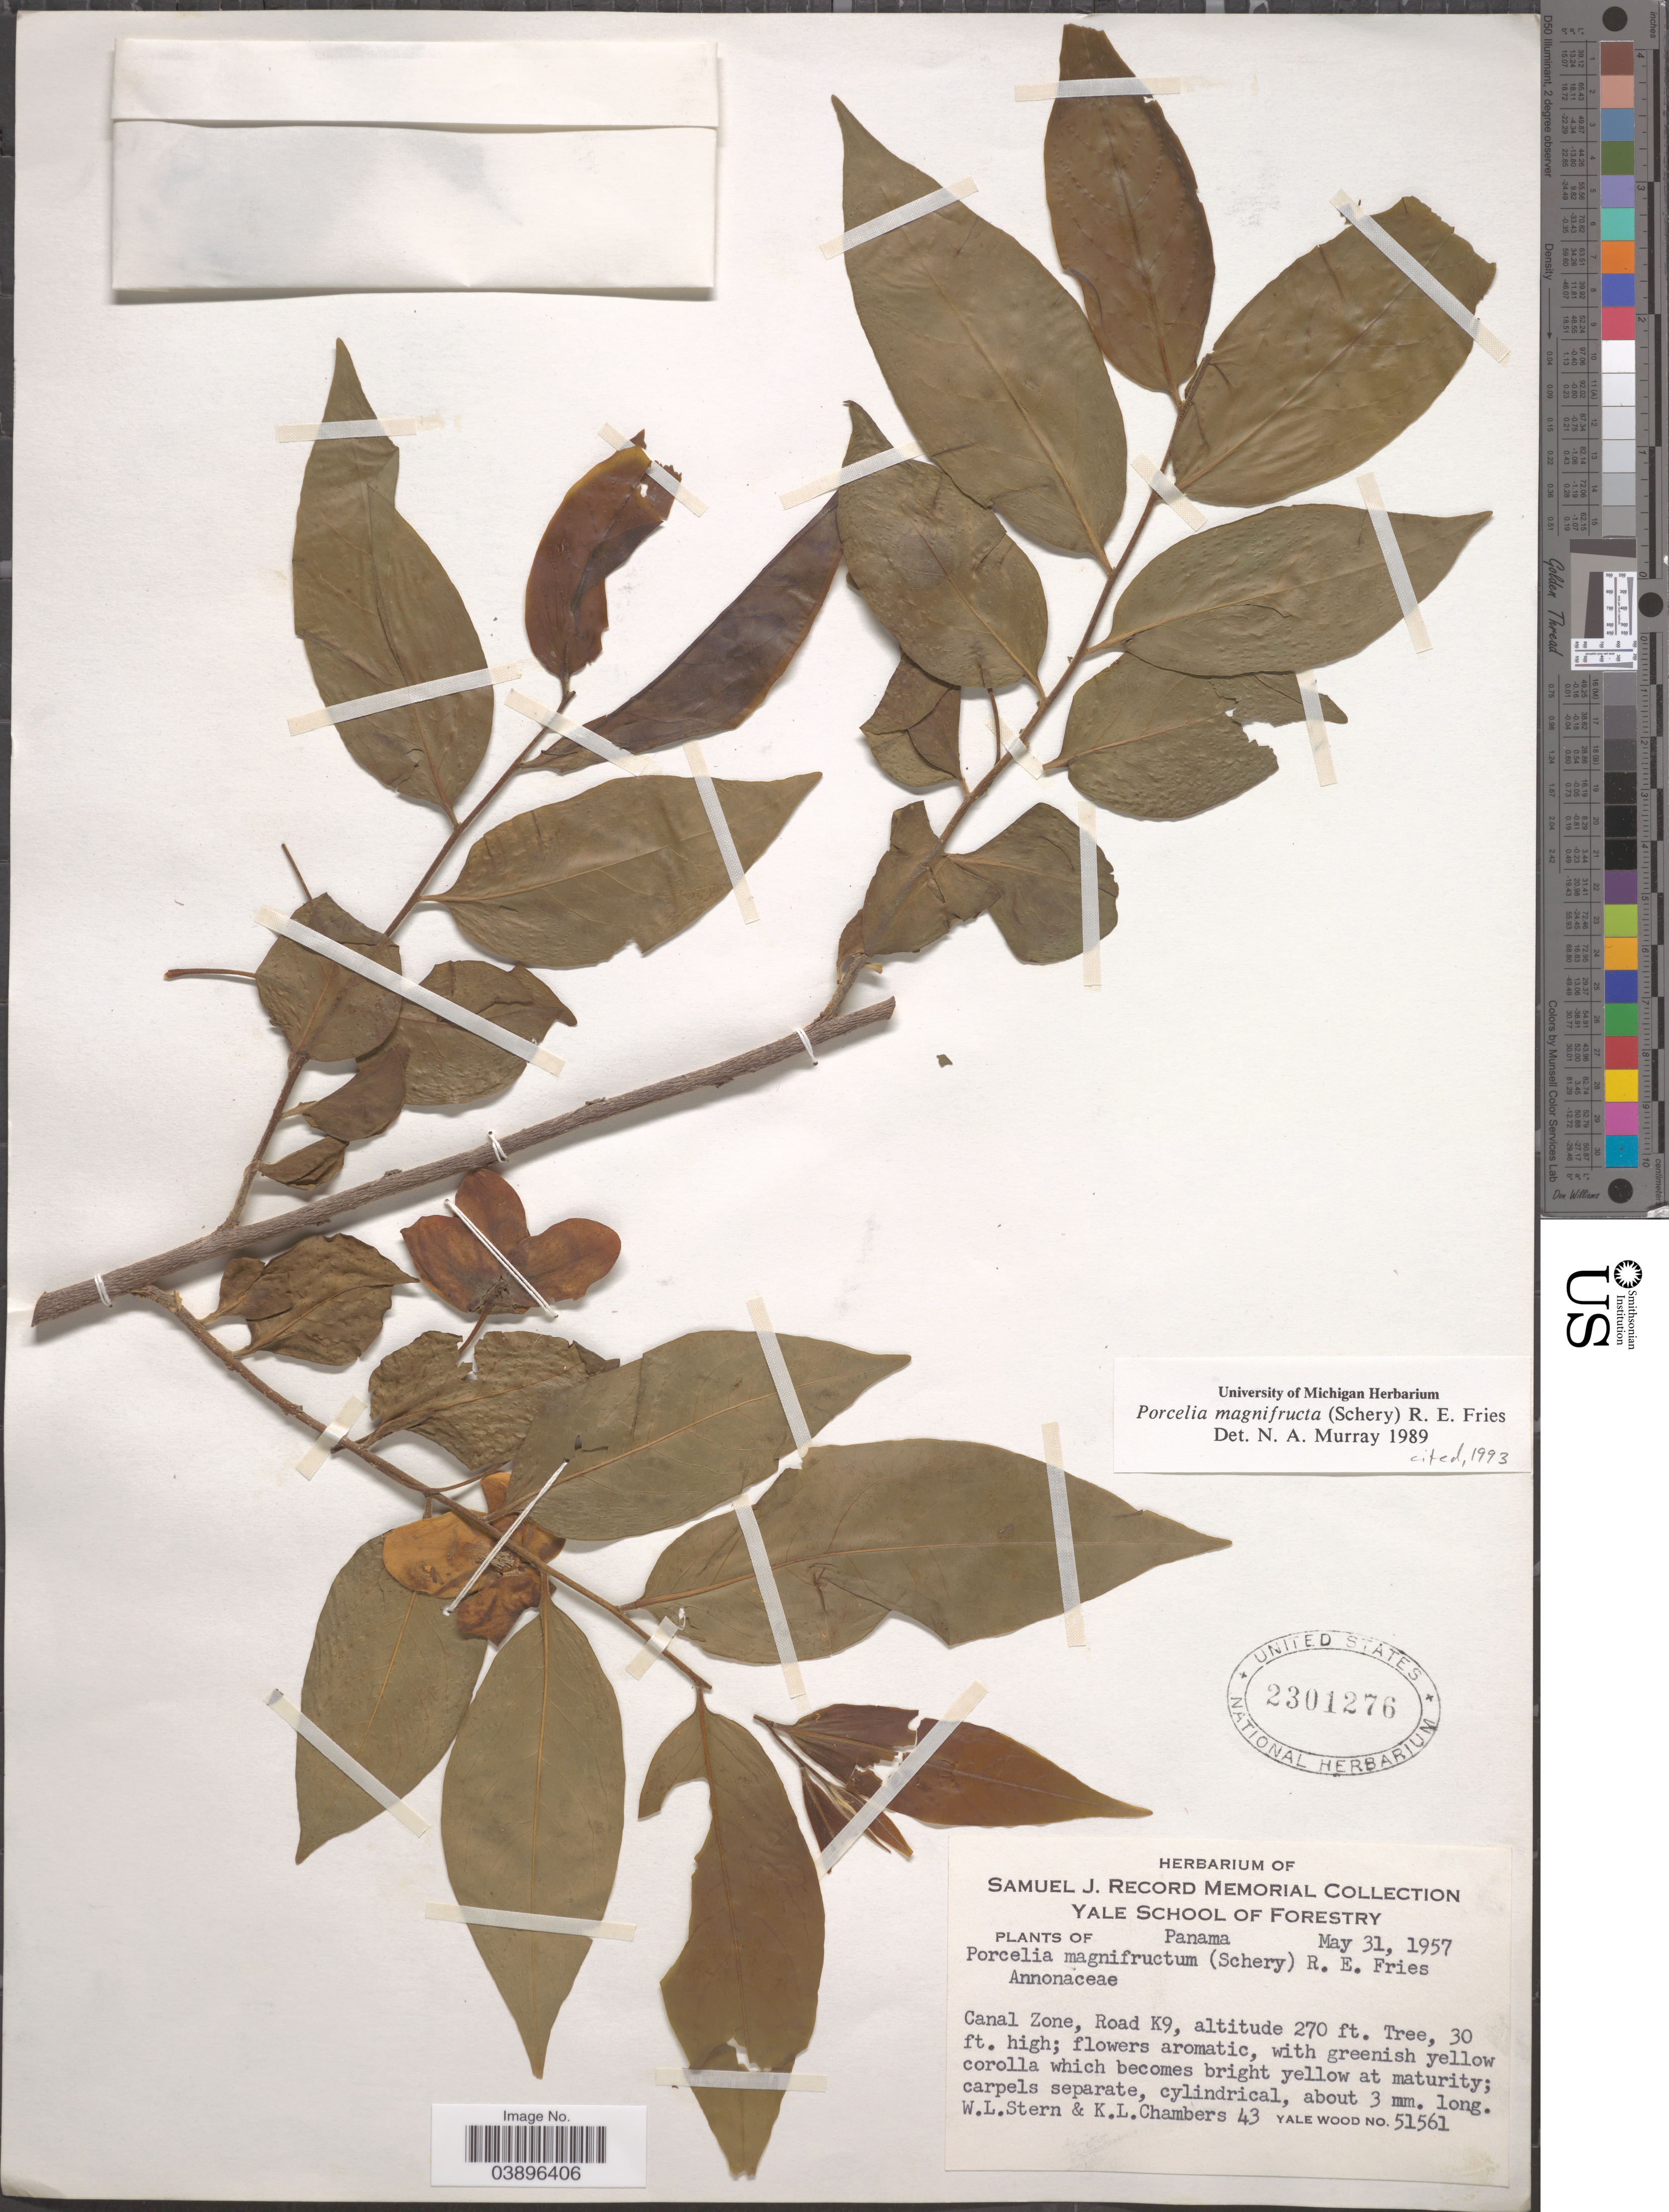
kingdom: Plantae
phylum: Tracheophyta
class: Magnoliopsida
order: Magnoliales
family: Annonaceae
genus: Porcelia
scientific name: Porcelia magnifructa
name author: (Schery) R.E. Fr.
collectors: W. L. Stern & K. Chambers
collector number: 43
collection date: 1957-05-31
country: Panama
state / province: Colón / Panamá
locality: Canal Zone, Road K9.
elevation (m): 82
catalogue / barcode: US 2301276